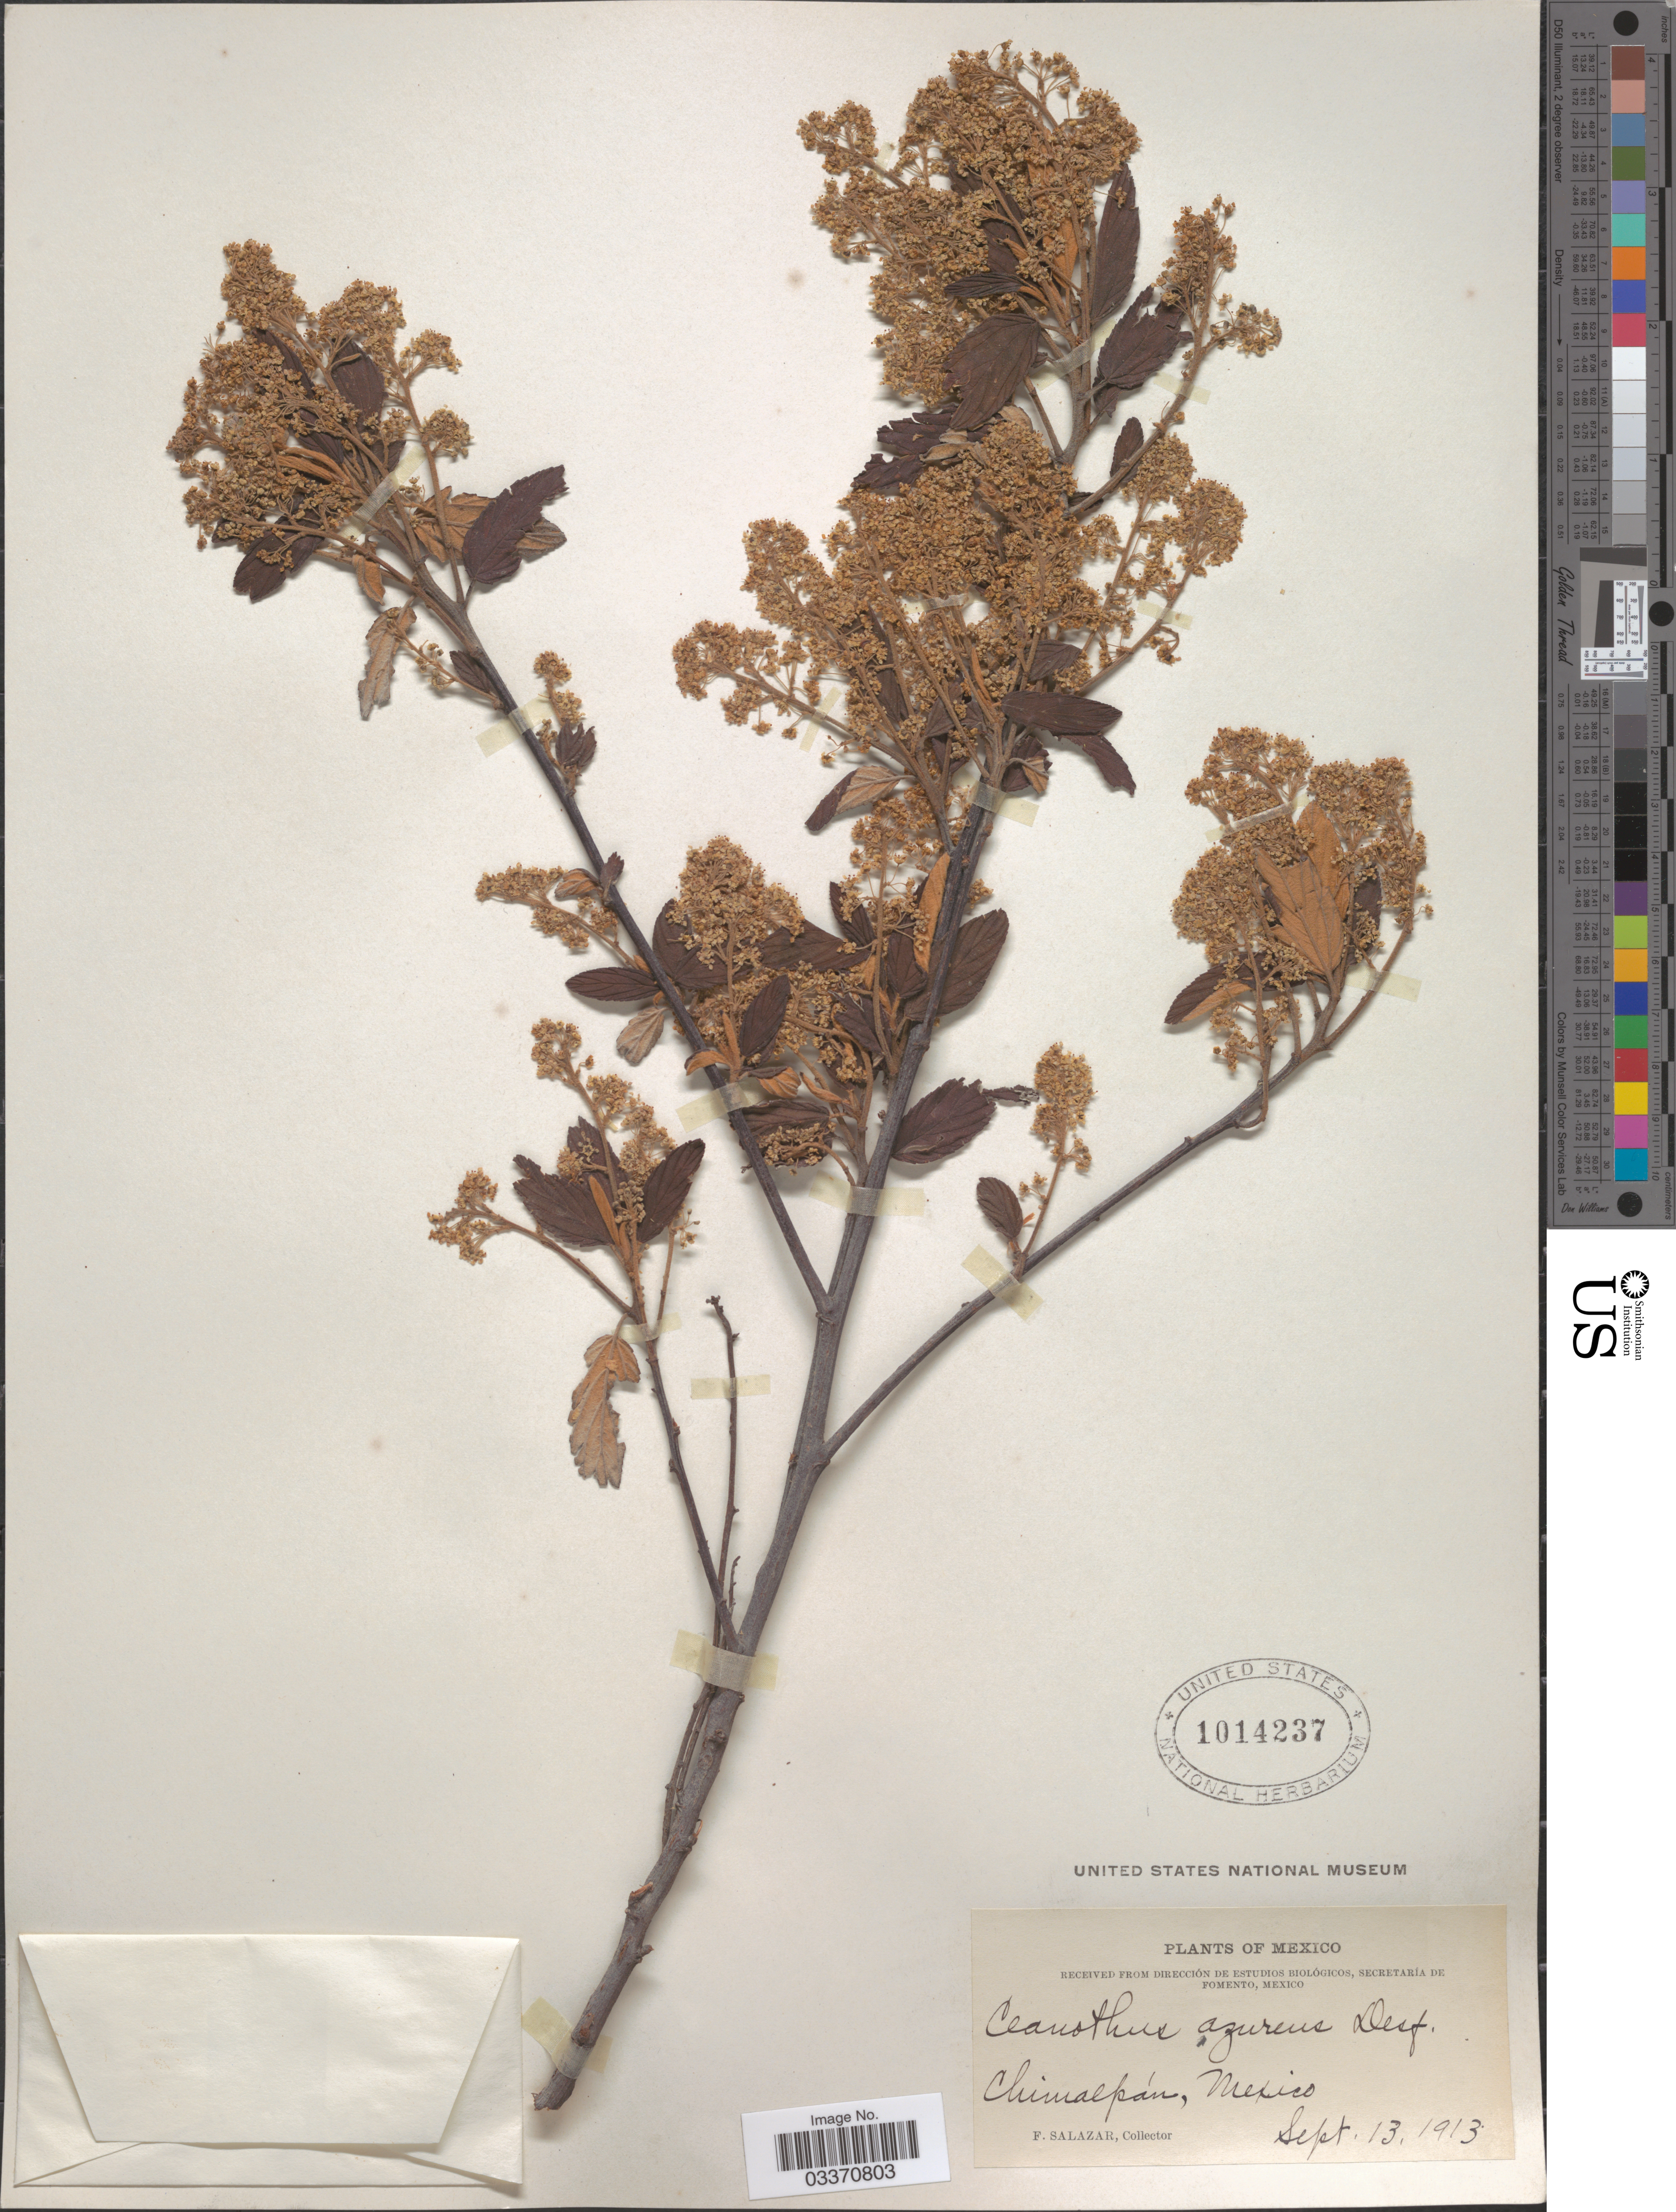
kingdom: Plantae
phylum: Tracheophyta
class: Magnoliopsida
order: Rosales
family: Rhamnaceae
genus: Ceanothus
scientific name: Ceanothus caeruleus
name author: Lag.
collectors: F. Salazar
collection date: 1913-09-13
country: Mexico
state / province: México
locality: Chimalpán.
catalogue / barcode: US 1014237